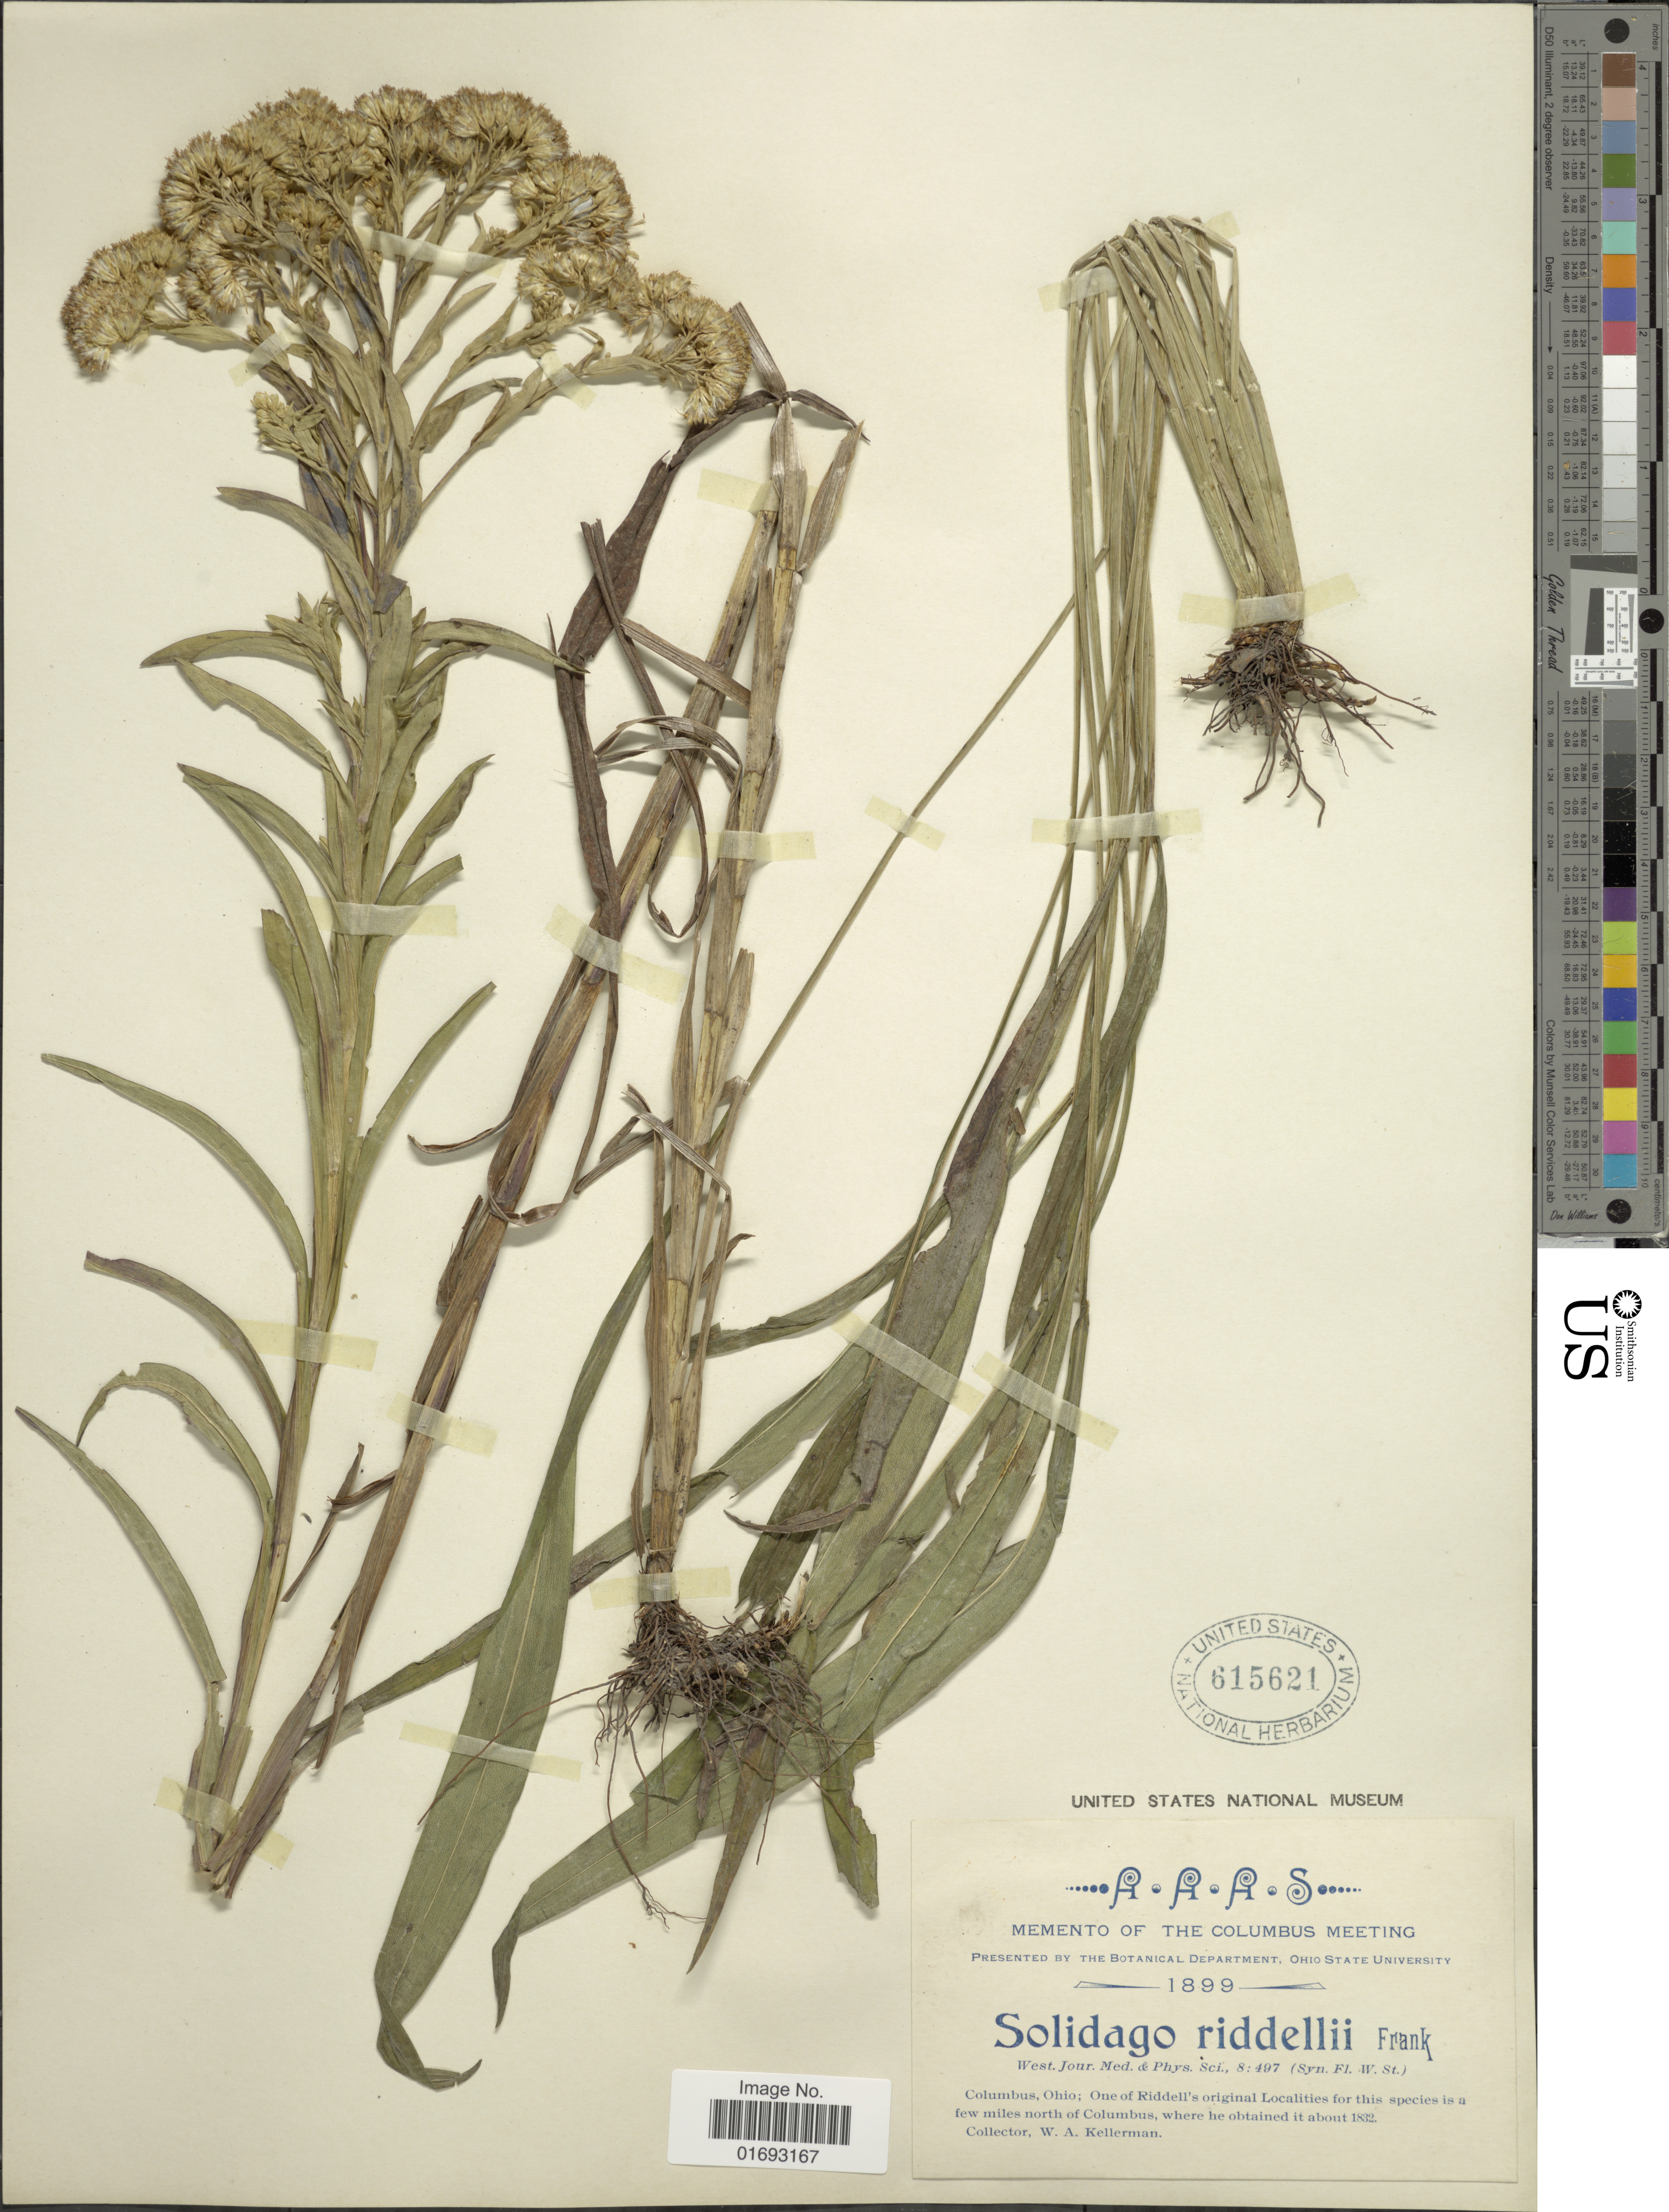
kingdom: Plantae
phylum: Tracheophyta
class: Magnoliopsida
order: Asterales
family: Asteraceae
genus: Oligoneuron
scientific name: Oligoneuron riddellii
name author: (Frank) Rydb.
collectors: W. Kellerman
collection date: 1899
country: United States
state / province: Ohio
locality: Columbus; one of the Riddell's original Localities for this species is a few miles north of Columbus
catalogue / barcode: US 615621